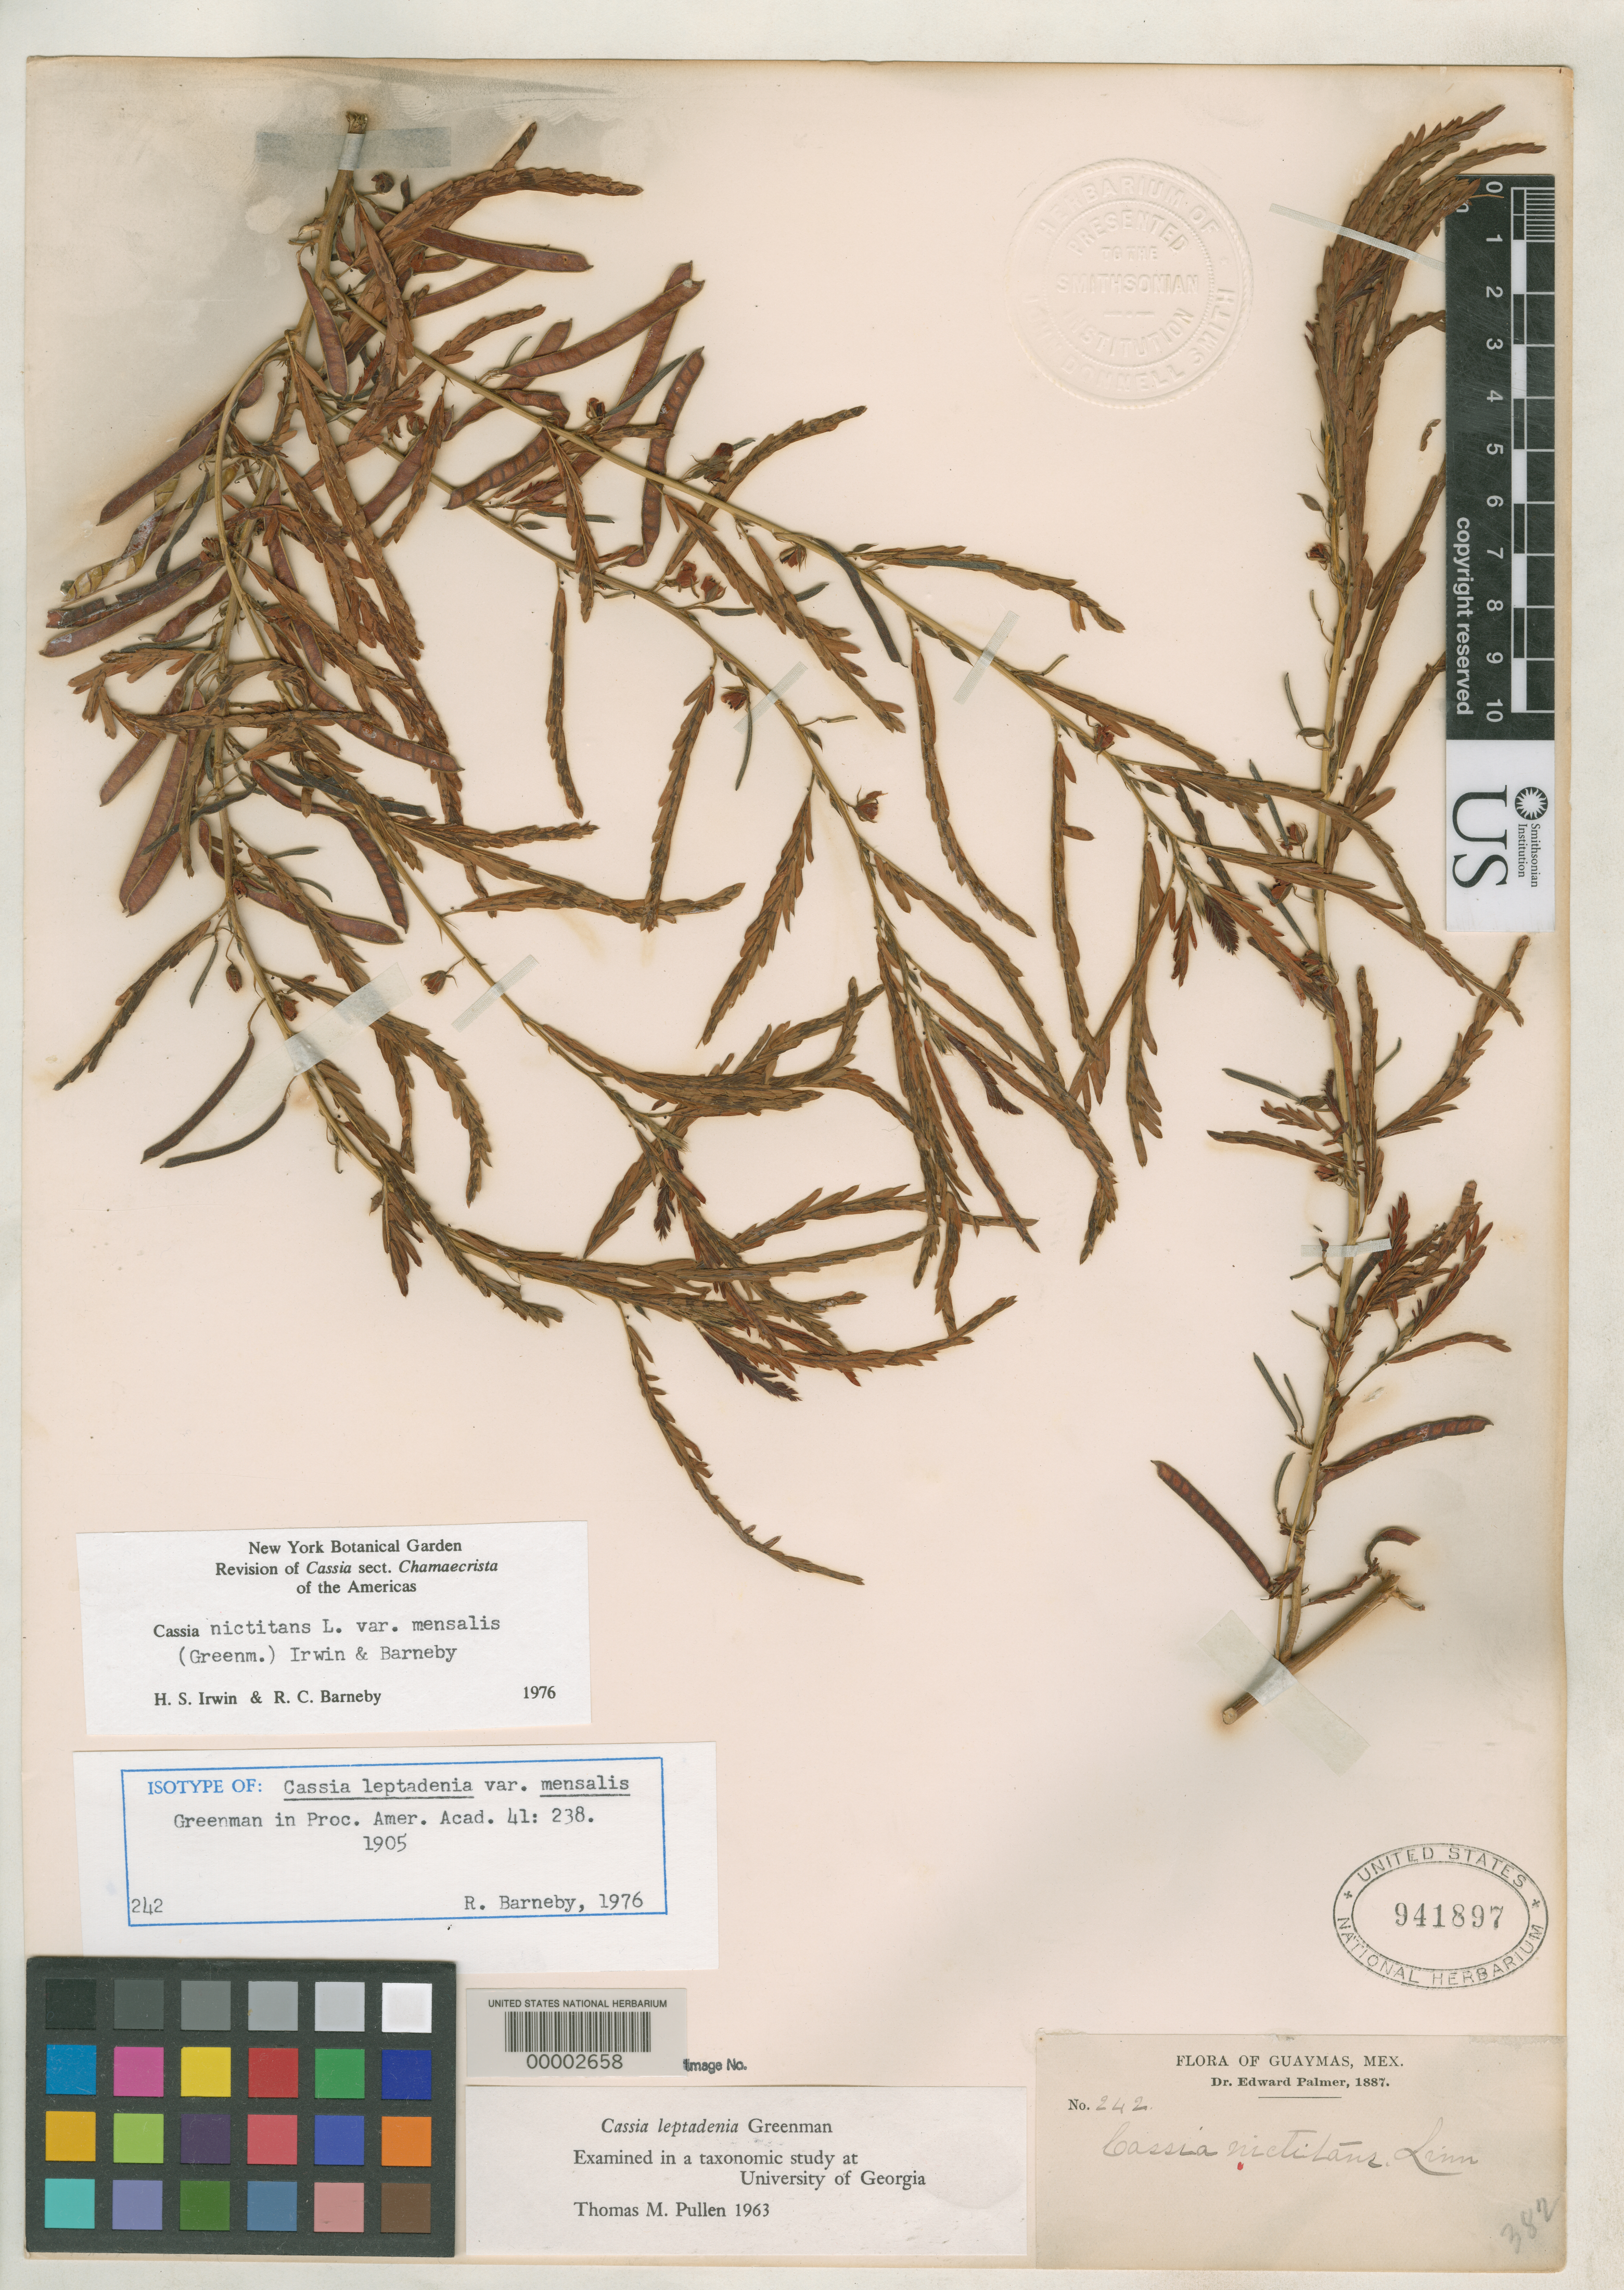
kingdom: Plantae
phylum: Tracheophyta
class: Magnoliopsida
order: Fabales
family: Fabaceae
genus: Cassia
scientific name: Cassia leptadenia var. mensalis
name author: Greenm.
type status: Isotype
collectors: E. Palmer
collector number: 175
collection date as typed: Sep 1885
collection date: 1885-09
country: Mexico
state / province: Chihuahua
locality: Hacienda San Miguel, near Batopilas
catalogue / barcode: US 941897